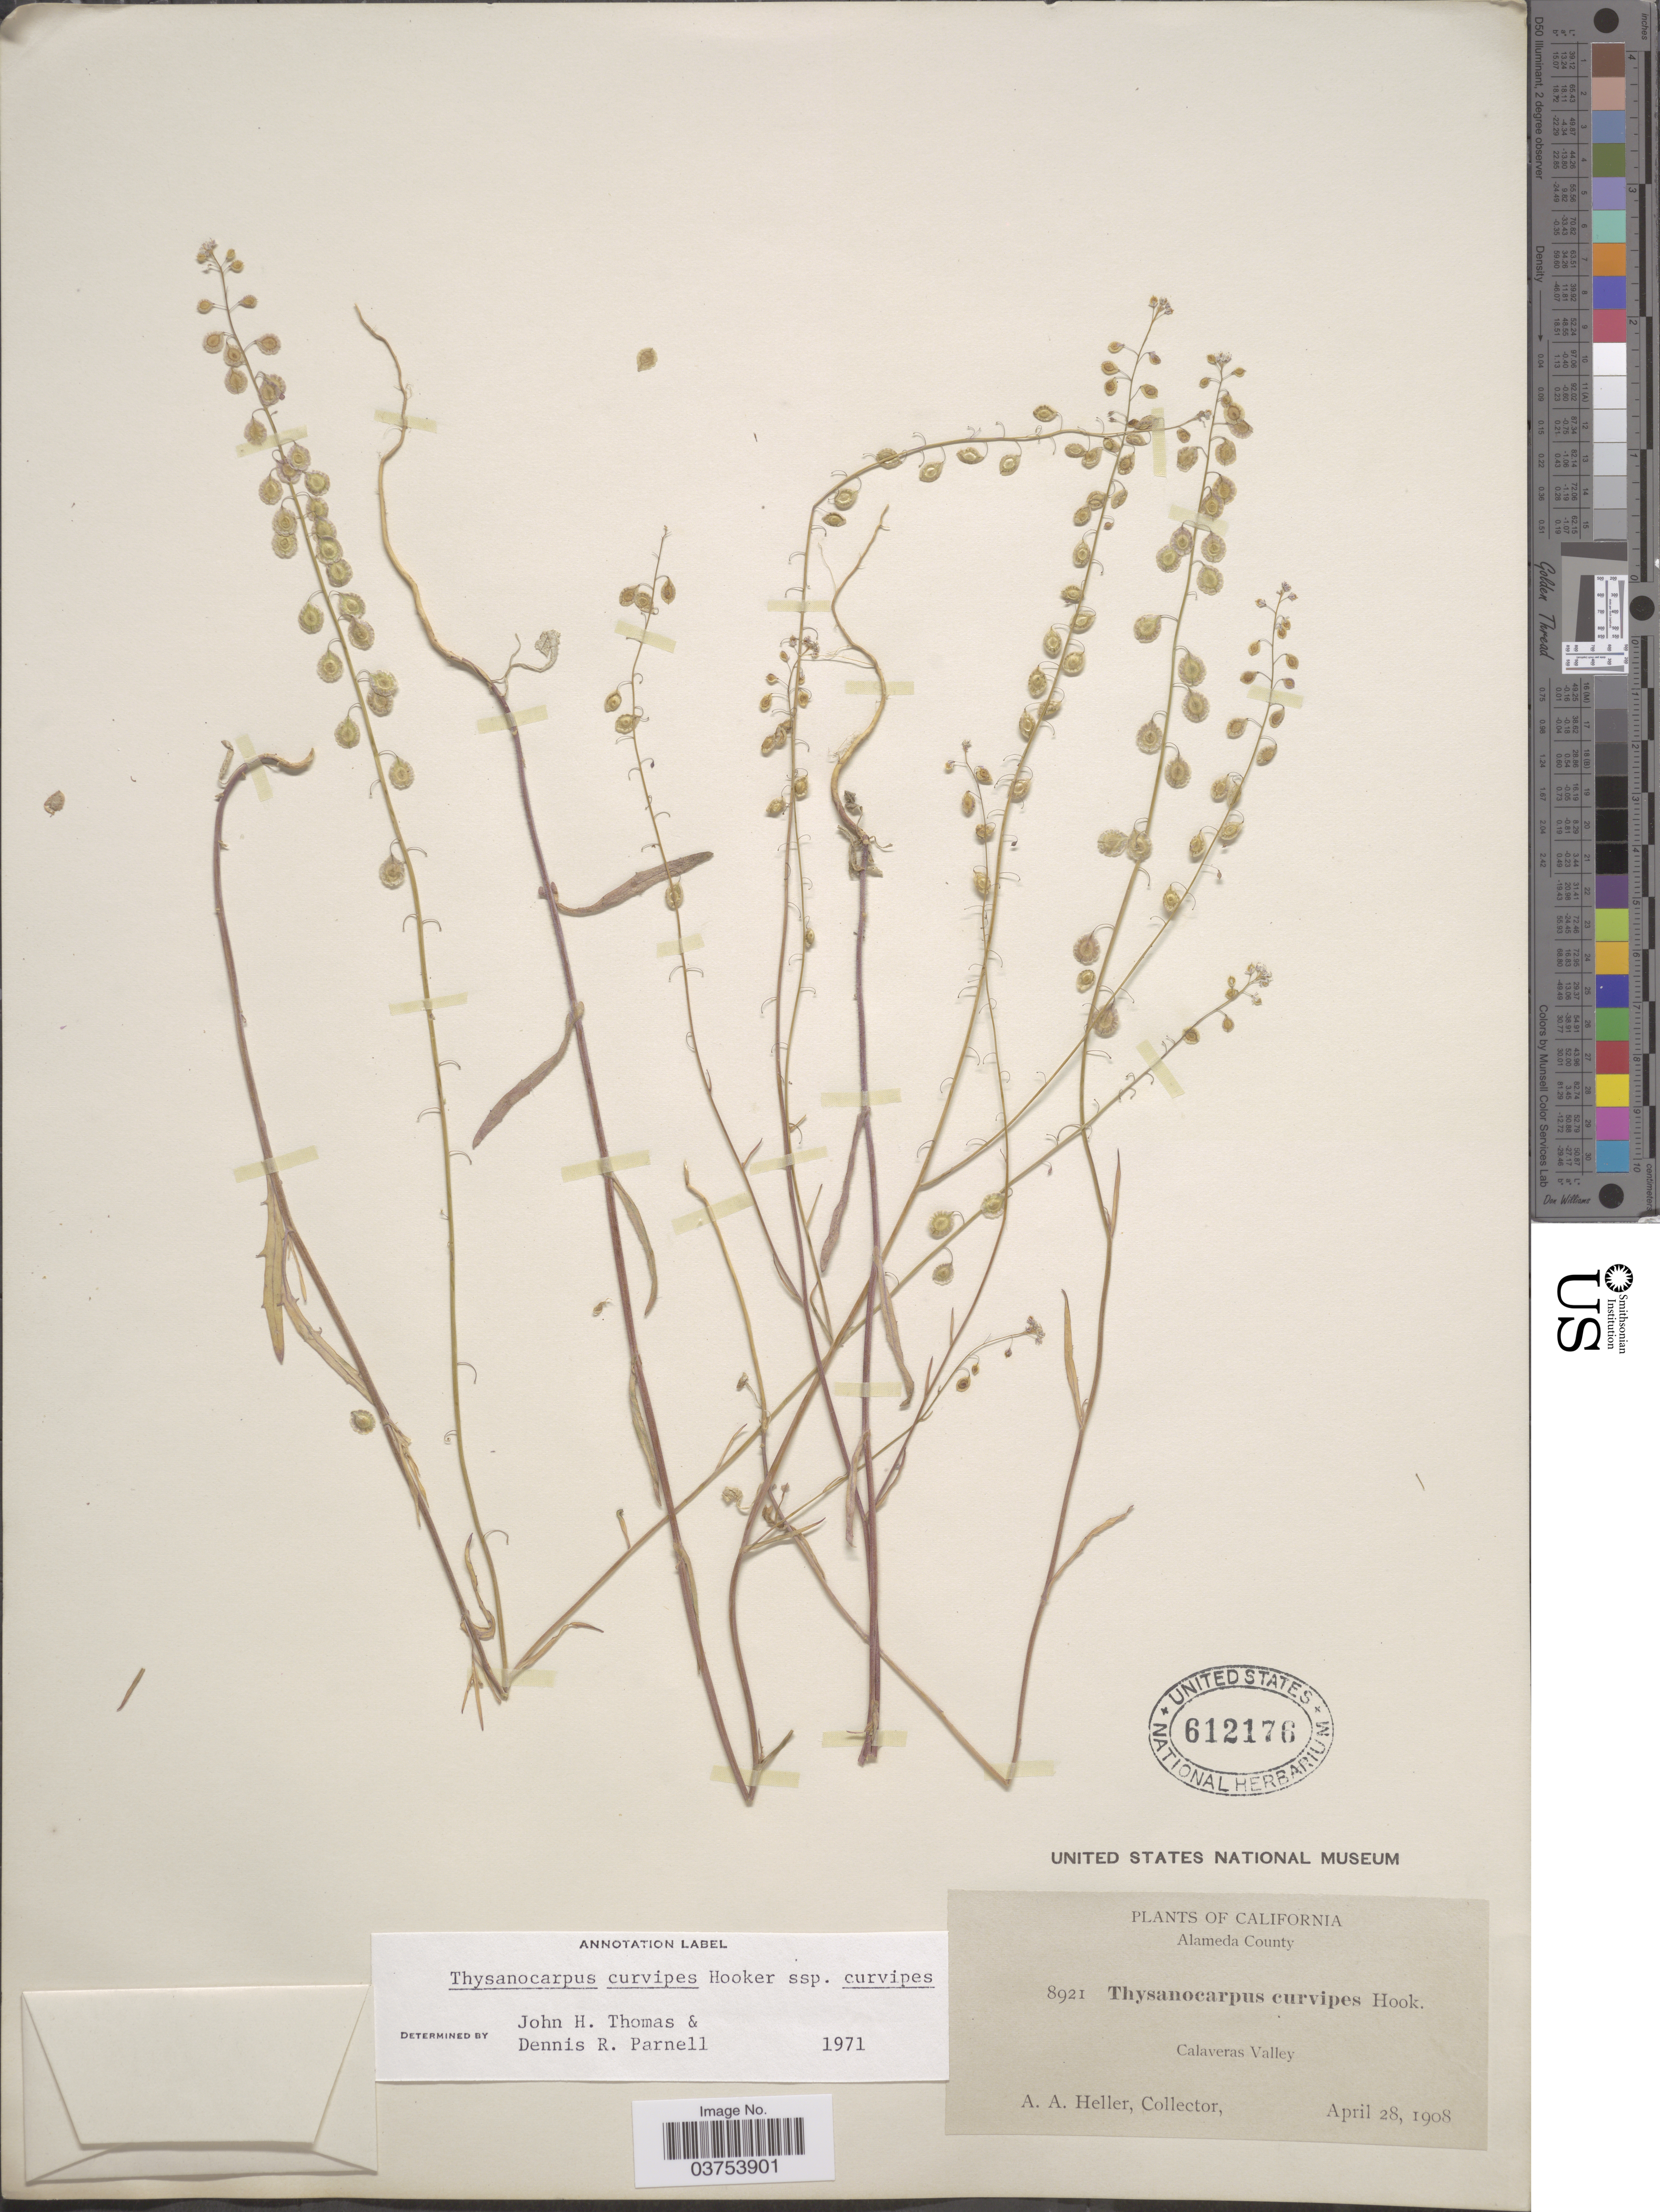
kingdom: Plantae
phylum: Tracheophyta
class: Magnoliopsida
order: Brassicales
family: Brassicaceae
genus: Thysanocarpus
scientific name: Thysanocarpus curvipes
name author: Hook.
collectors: A. A. Heller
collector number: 8921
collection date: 1908-04-28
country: United States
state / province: California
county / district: Alameda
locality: Alameda County. Calaveras Valley.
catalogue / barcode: US 612176